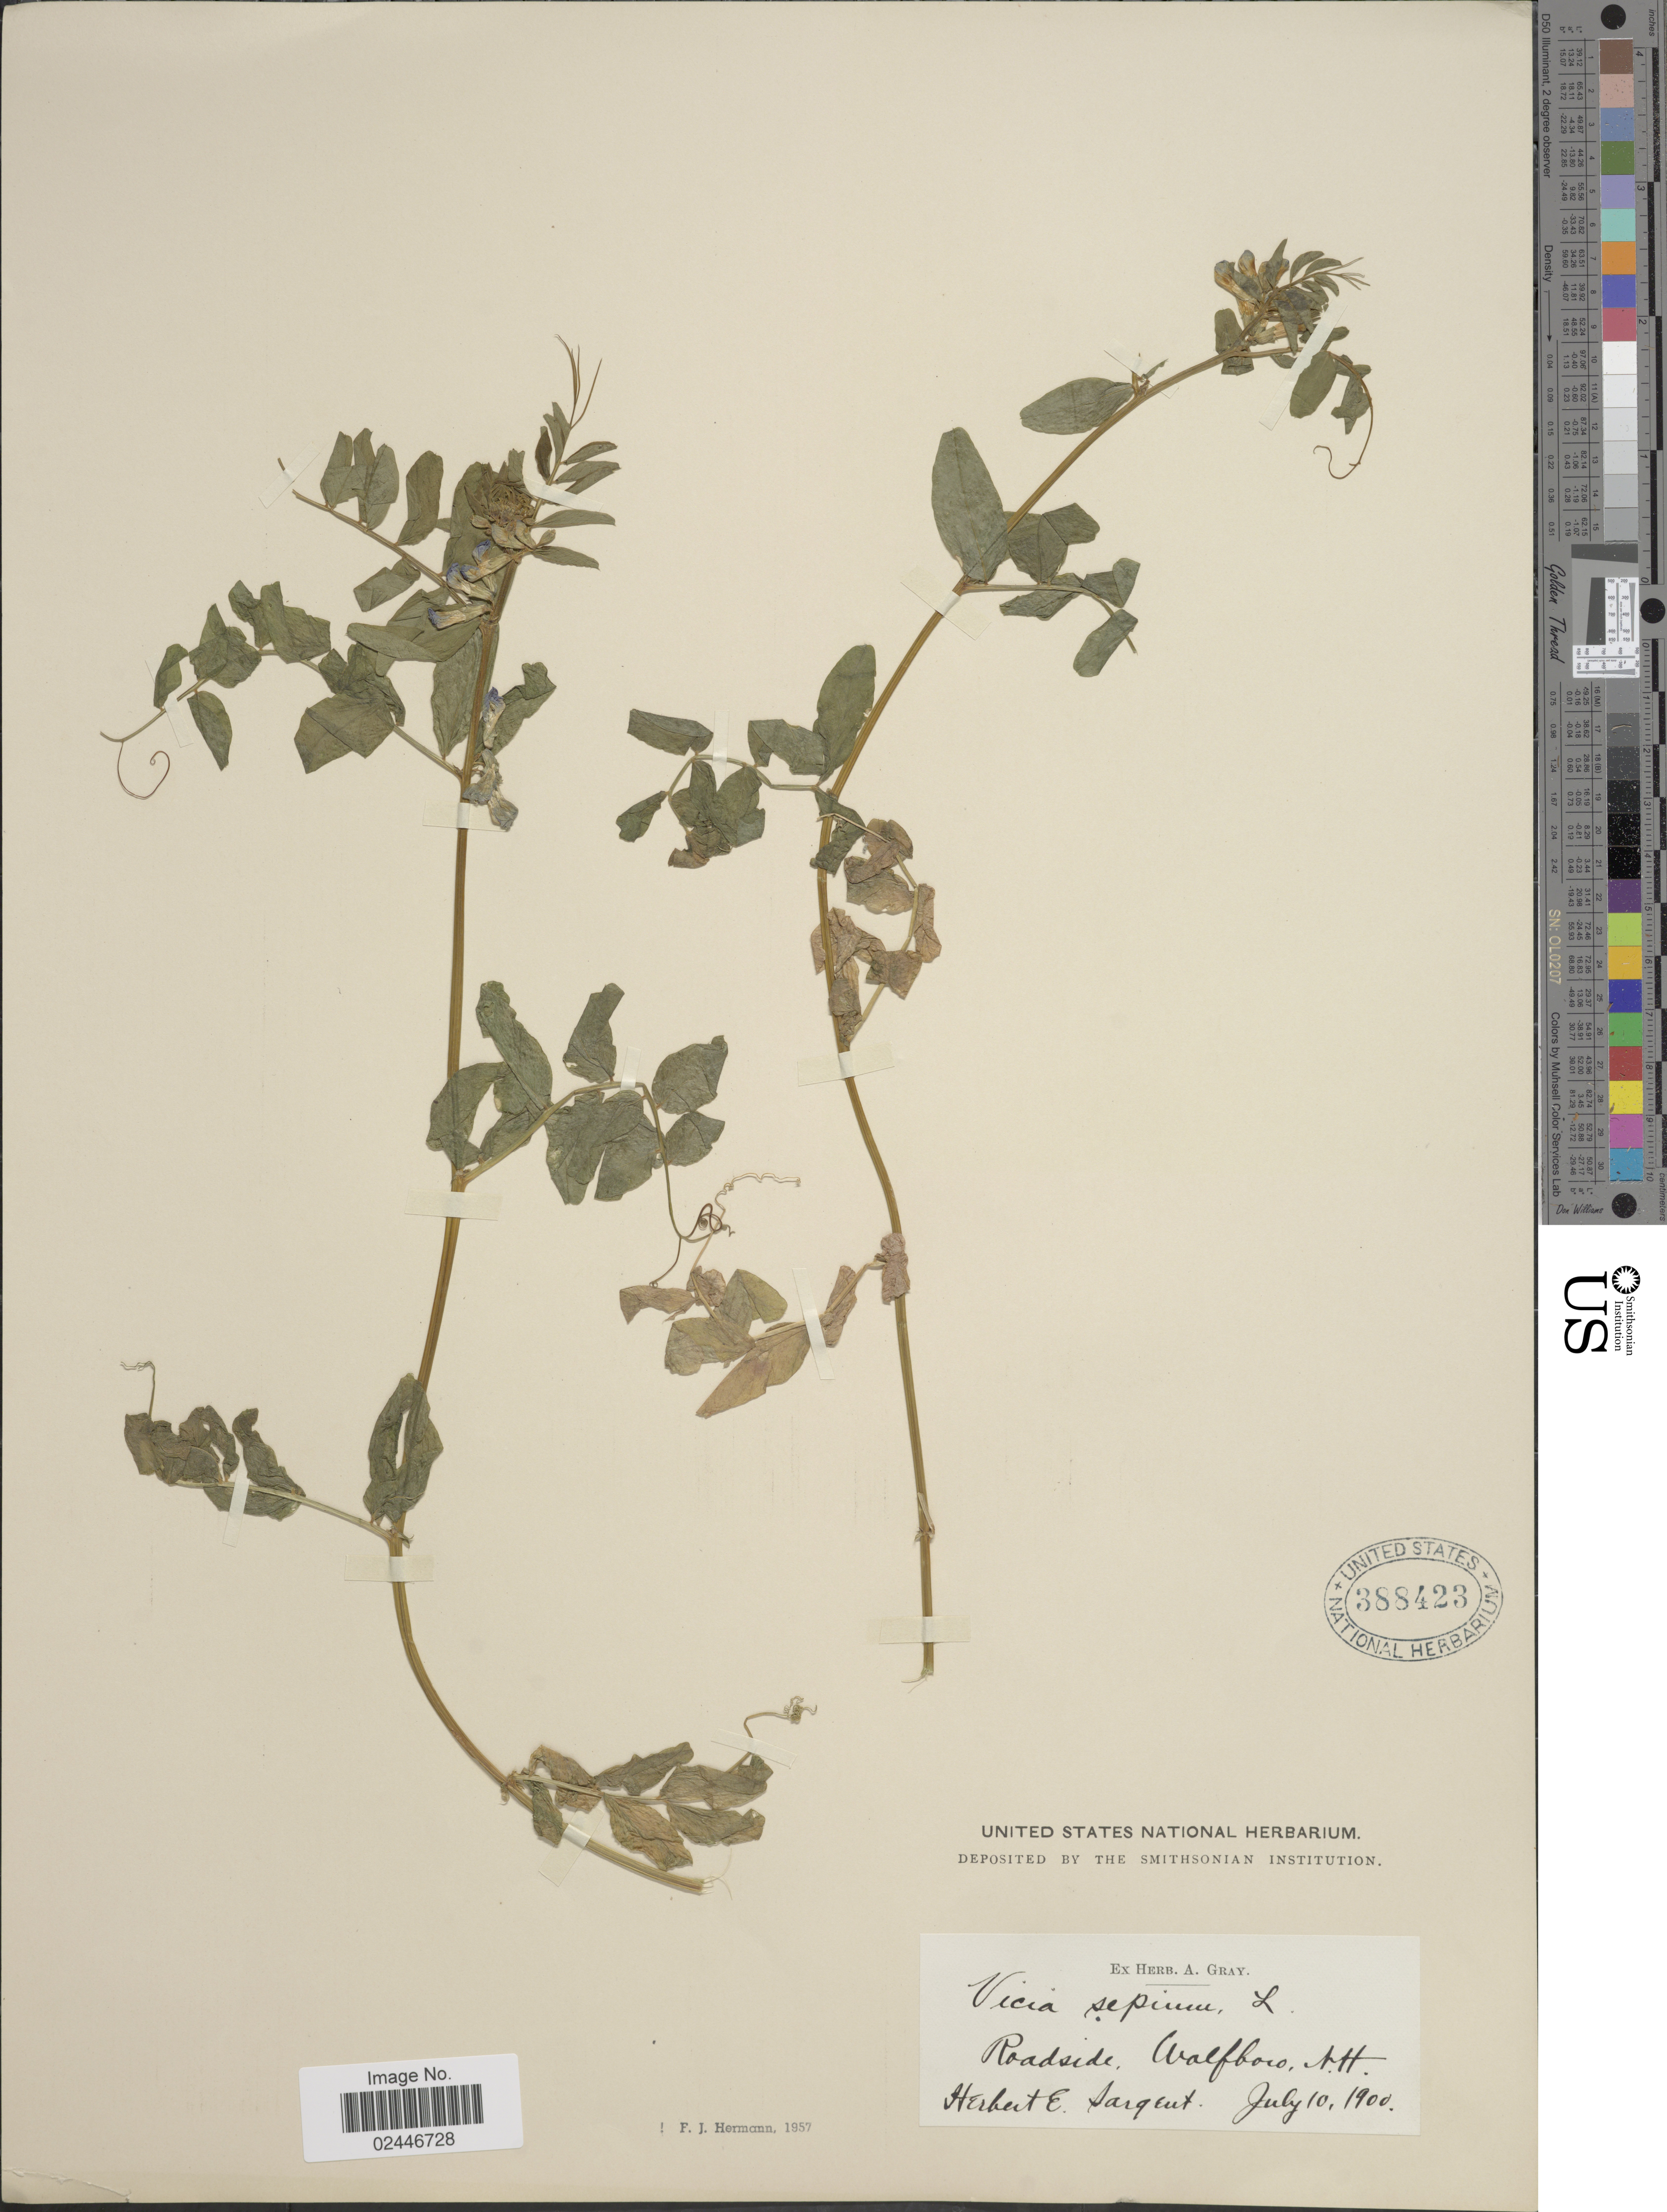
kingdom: Plantae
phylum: Tracheophyta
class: Magnoliopsida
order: Fabales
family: Fabaceae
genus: Vicia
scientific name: Vicia sepium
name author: L.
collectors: H. Sargent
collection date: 1900-07-10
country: United States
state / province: New Hampshire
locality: Roadside, Wolfeboro.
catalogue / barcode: US 388423